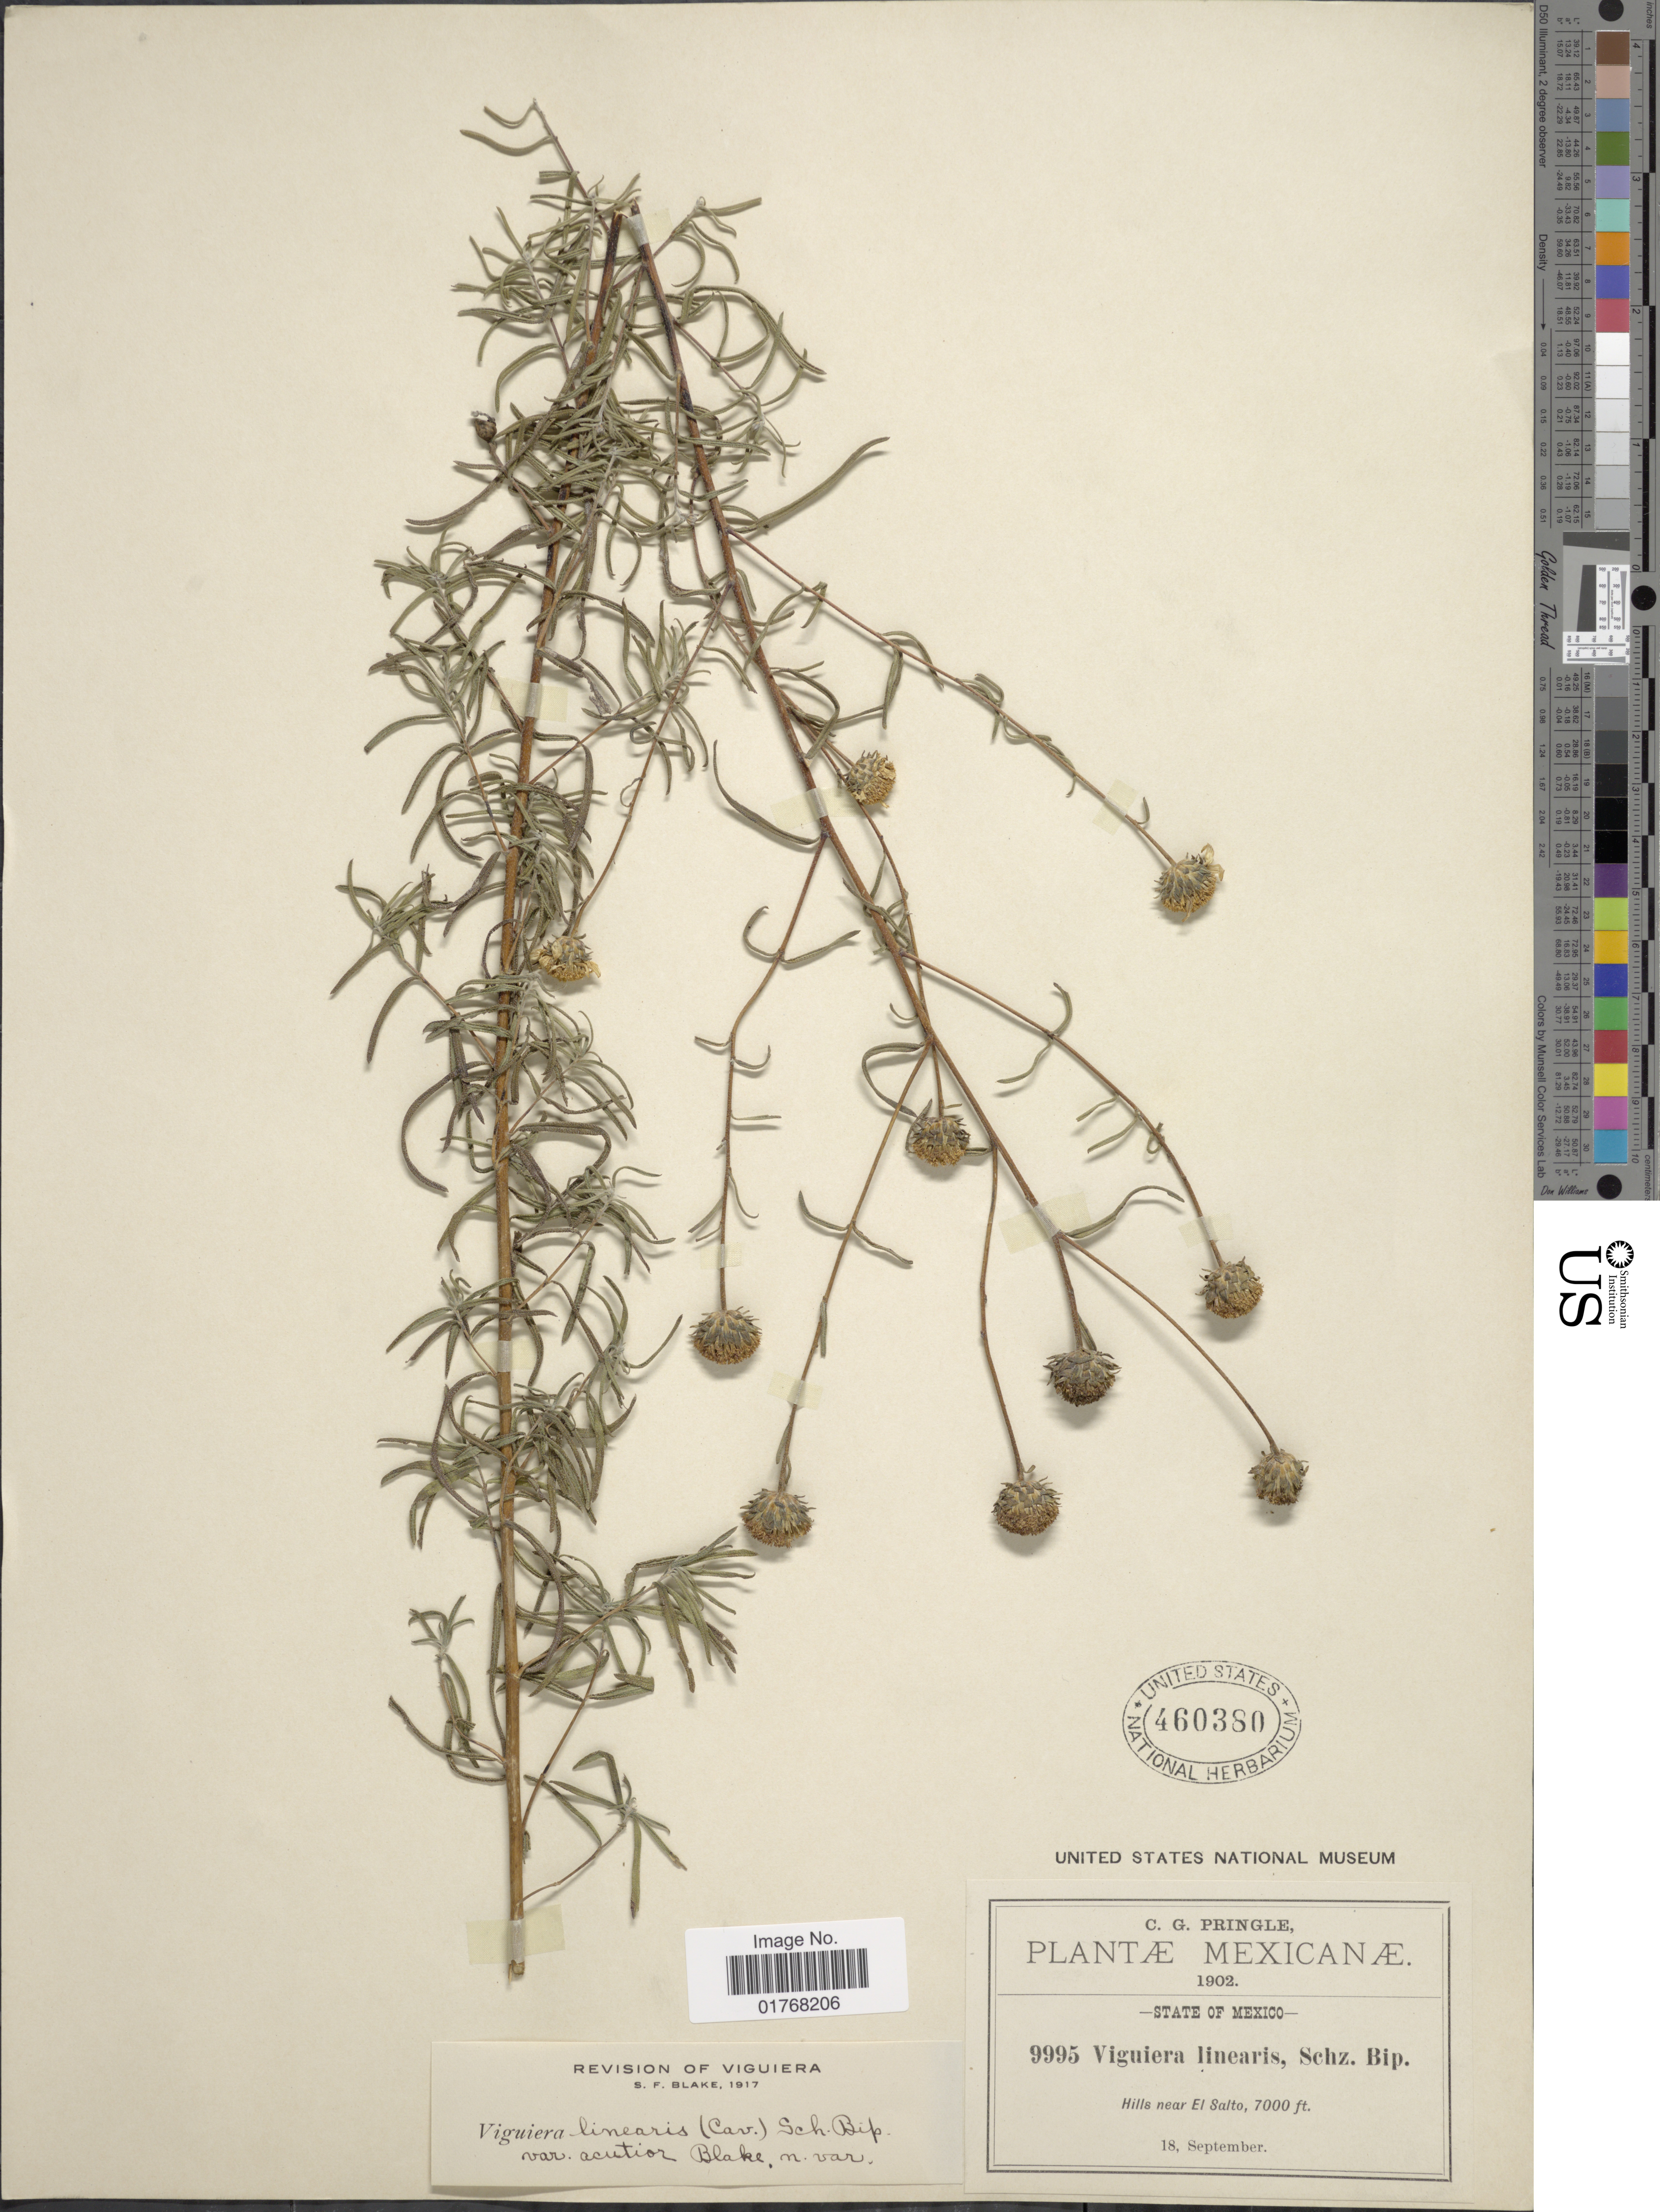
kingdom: Plantae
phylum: Tracheophyta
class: Magnoliopsida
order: Asterales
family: Asteraceae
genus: Viguiera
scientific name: Viguiera linearis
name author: (Cav.) Sch. Bip.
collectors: C. G. Pringle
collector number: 9995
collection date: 1902-09-18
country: Mexico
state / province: México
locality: Hills near El Salto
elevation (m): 2134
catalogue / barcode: US 460380